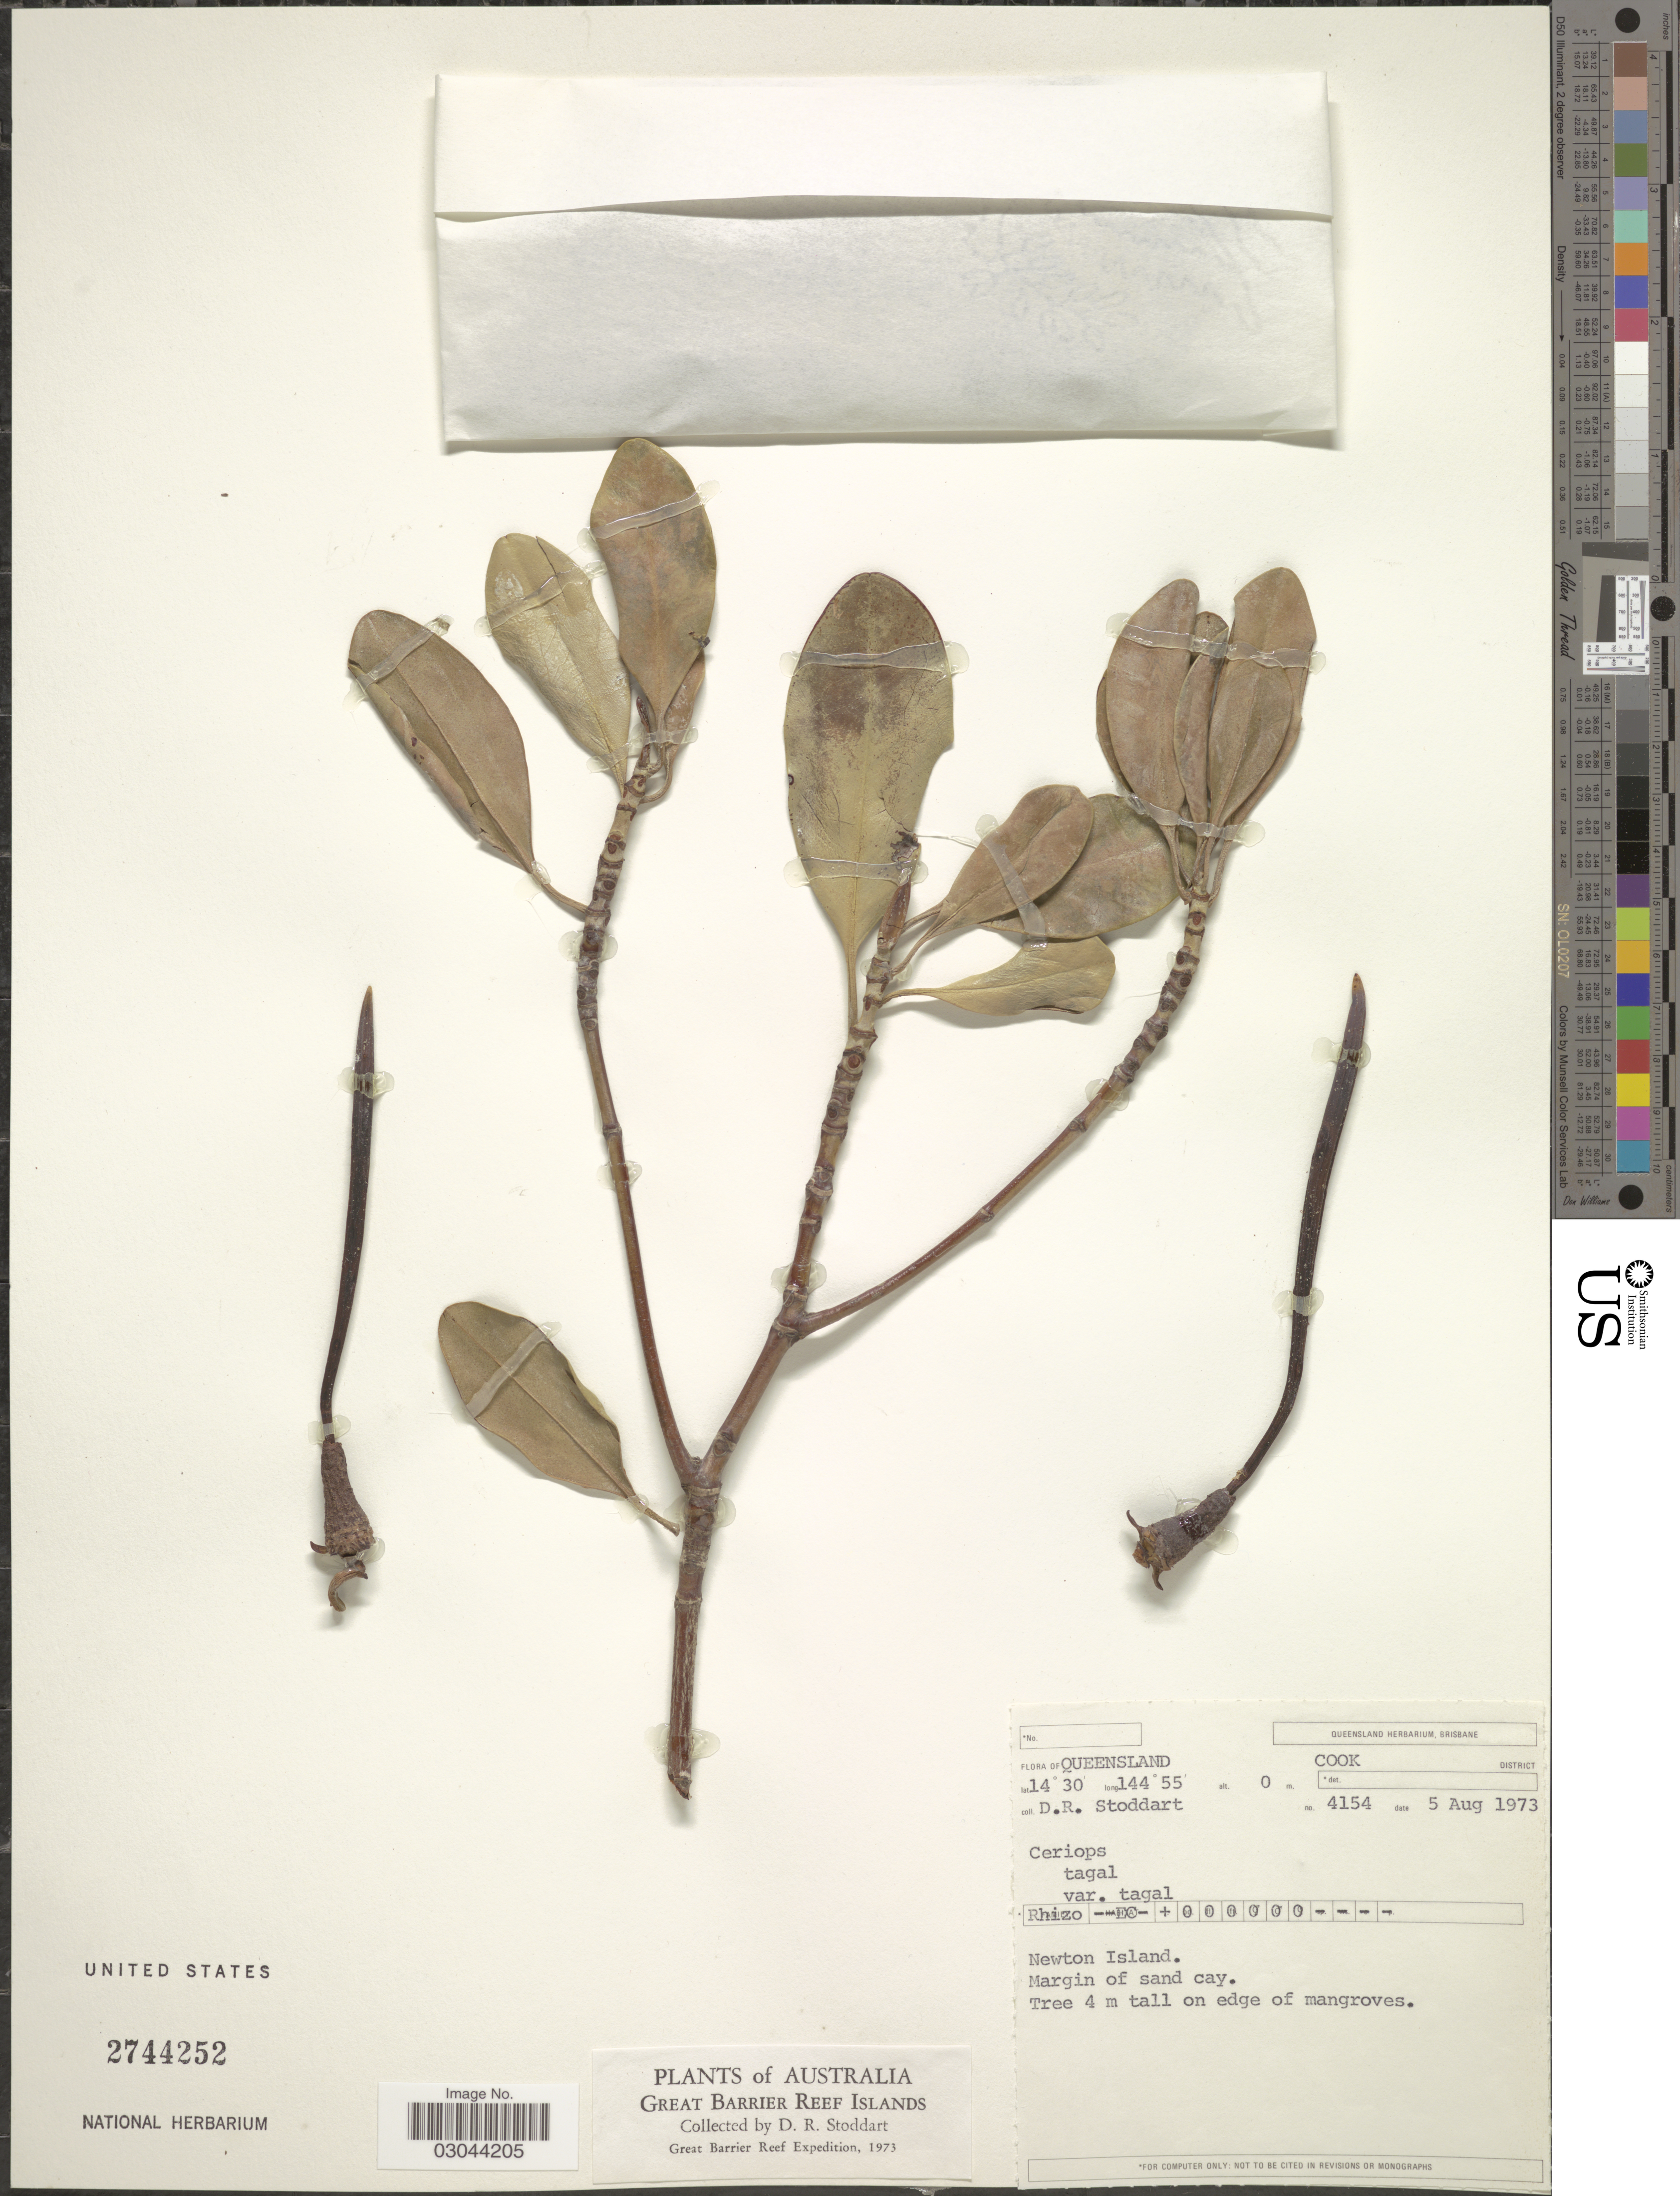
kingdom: Plantae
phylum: Tracheophyta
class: Magnoliopsida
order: Malpighiales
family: Rhizophoraceae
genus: Ceriops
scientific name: Ceriops tagal var. tagal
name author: (Perr.) C.B. Rob.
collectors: D. R. Stoddart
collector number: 4154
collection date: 1973-08-05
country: Australia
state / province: Queensland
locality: Cook District. Newton Island. Great Barrier Reef Islands.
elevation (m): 0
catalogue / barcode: US 2744252